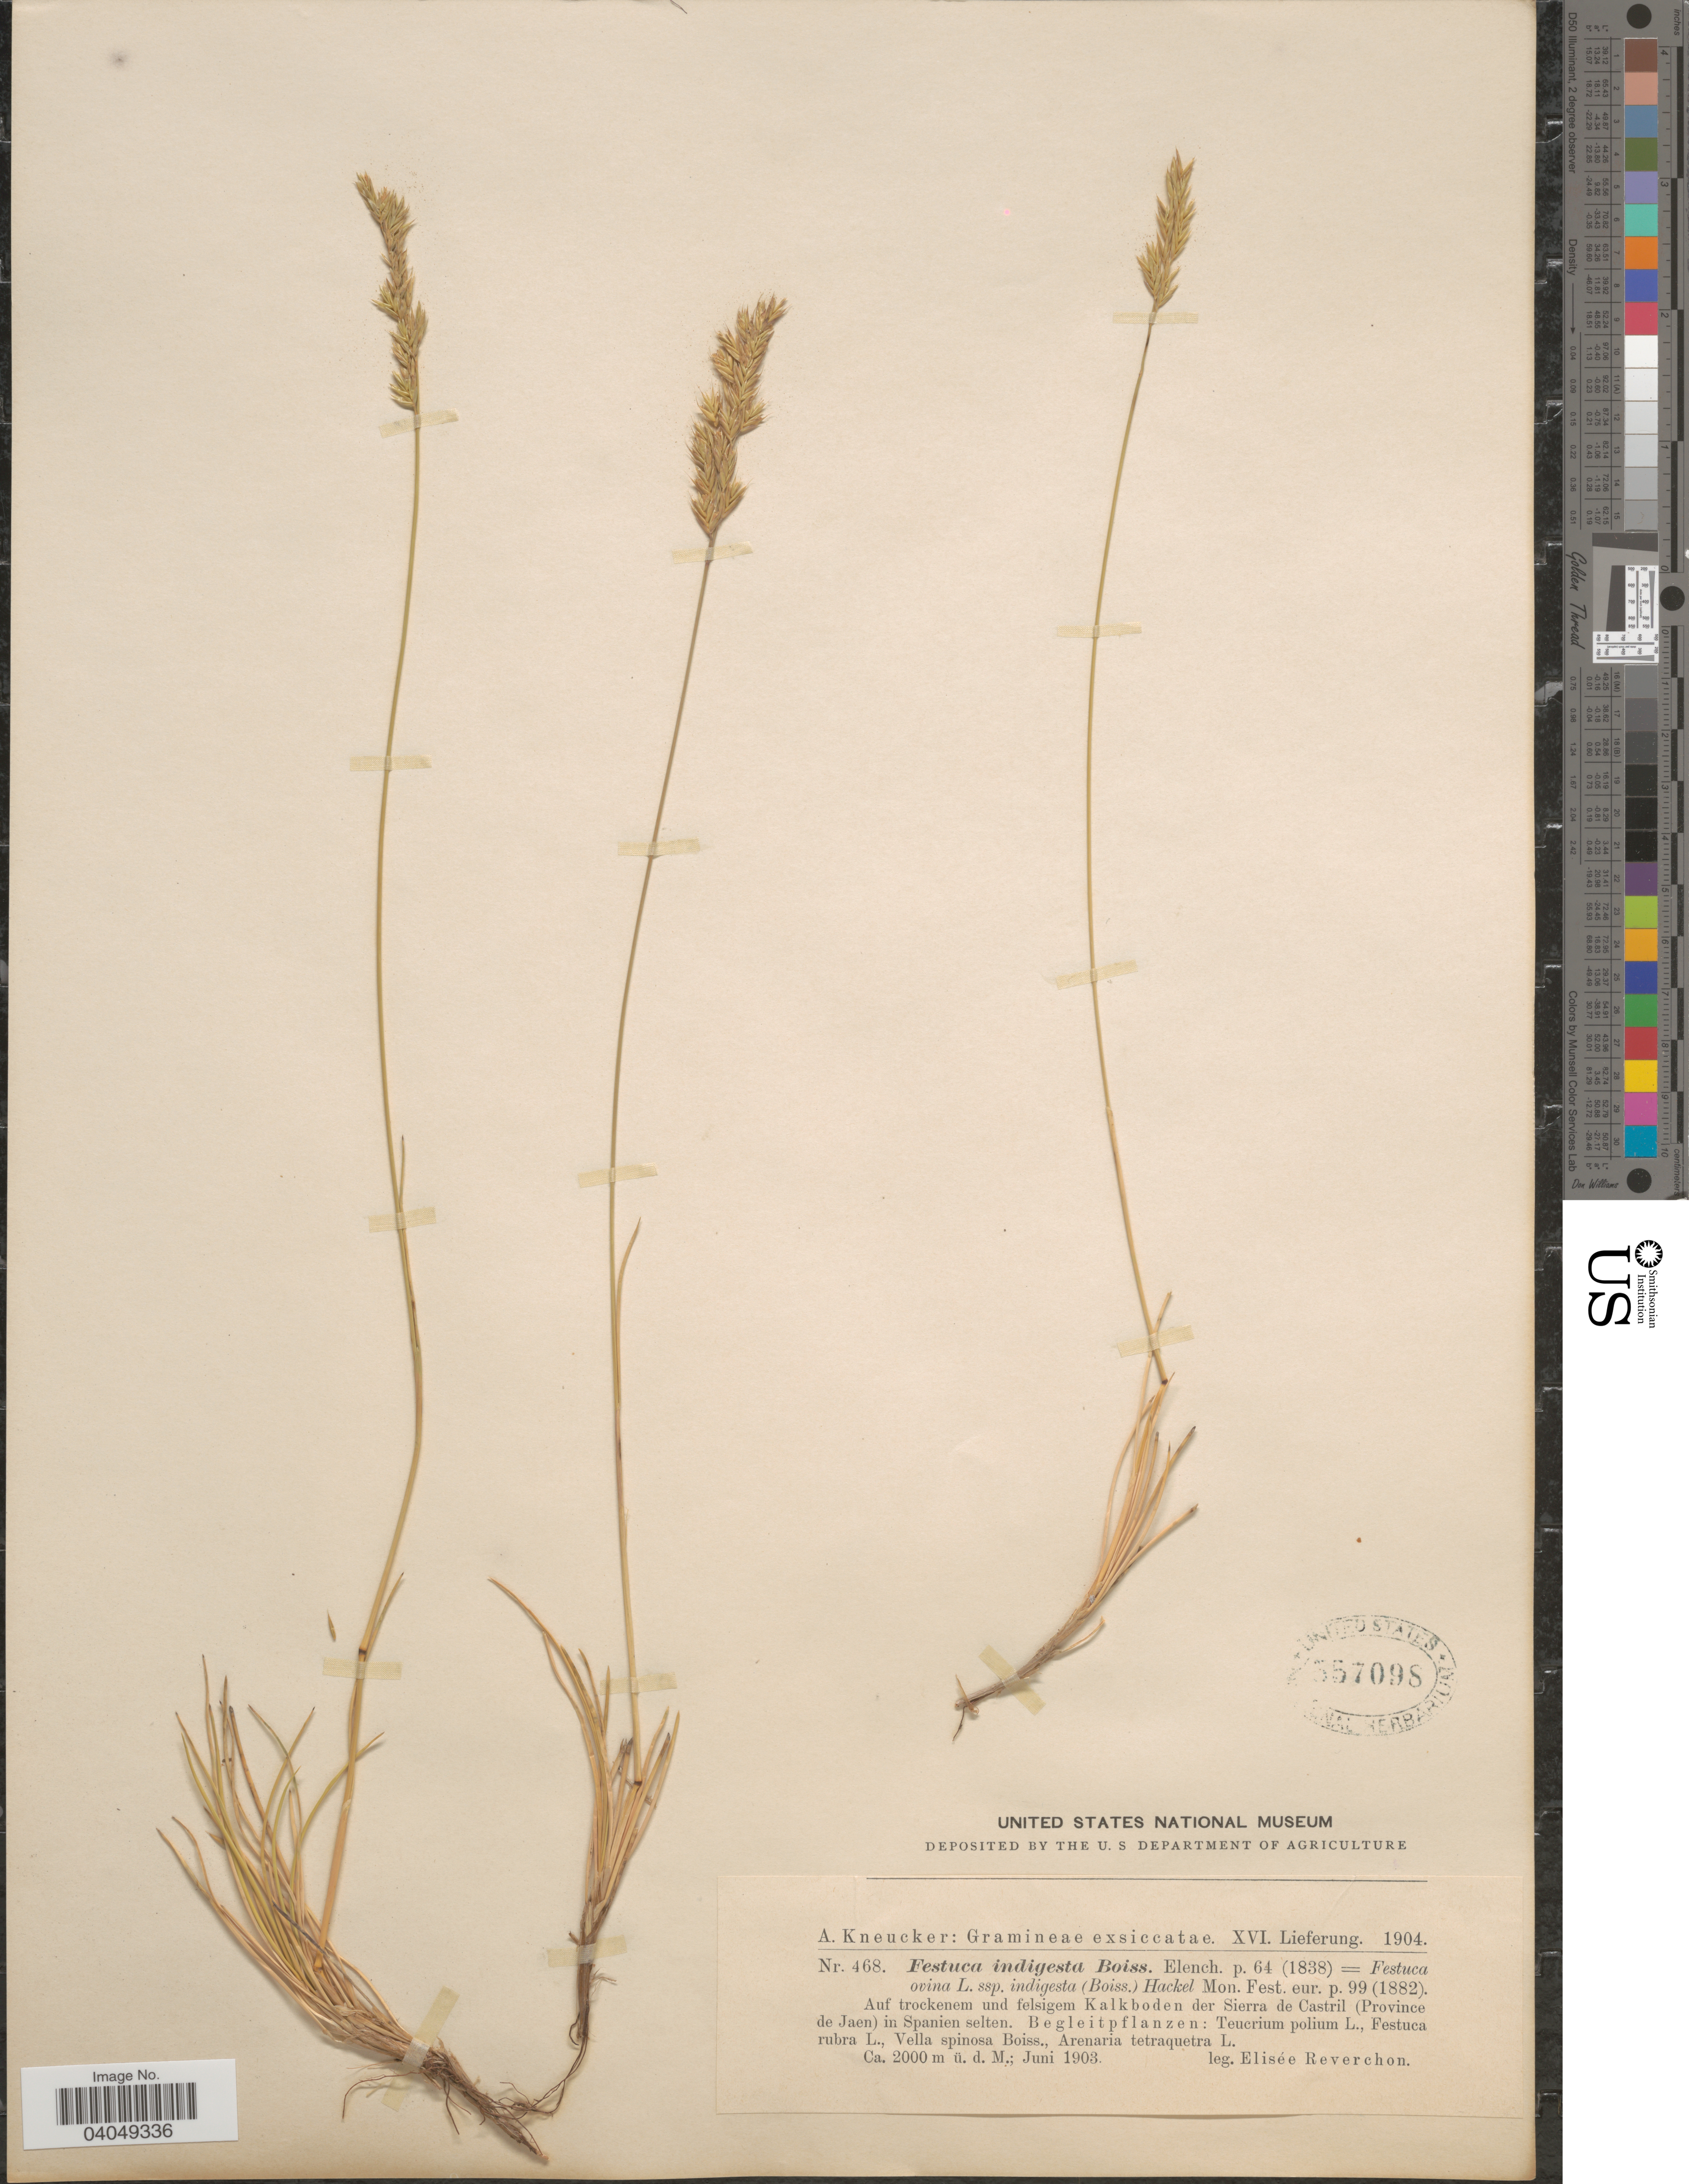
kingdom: Plantae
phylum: Tracheophyta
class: Liliopsida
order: Poales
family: Poaceae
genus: Festuca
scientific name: Festuca indigesta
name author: Boiss.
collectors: E. Reverchon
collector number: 468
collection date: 1903-06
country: Spain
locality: Auf trockenem und felsigem Kalkboden der Sierra de Castril (Province de Jaen) in Spanien selten.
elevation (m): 2000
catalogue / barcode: US 557098